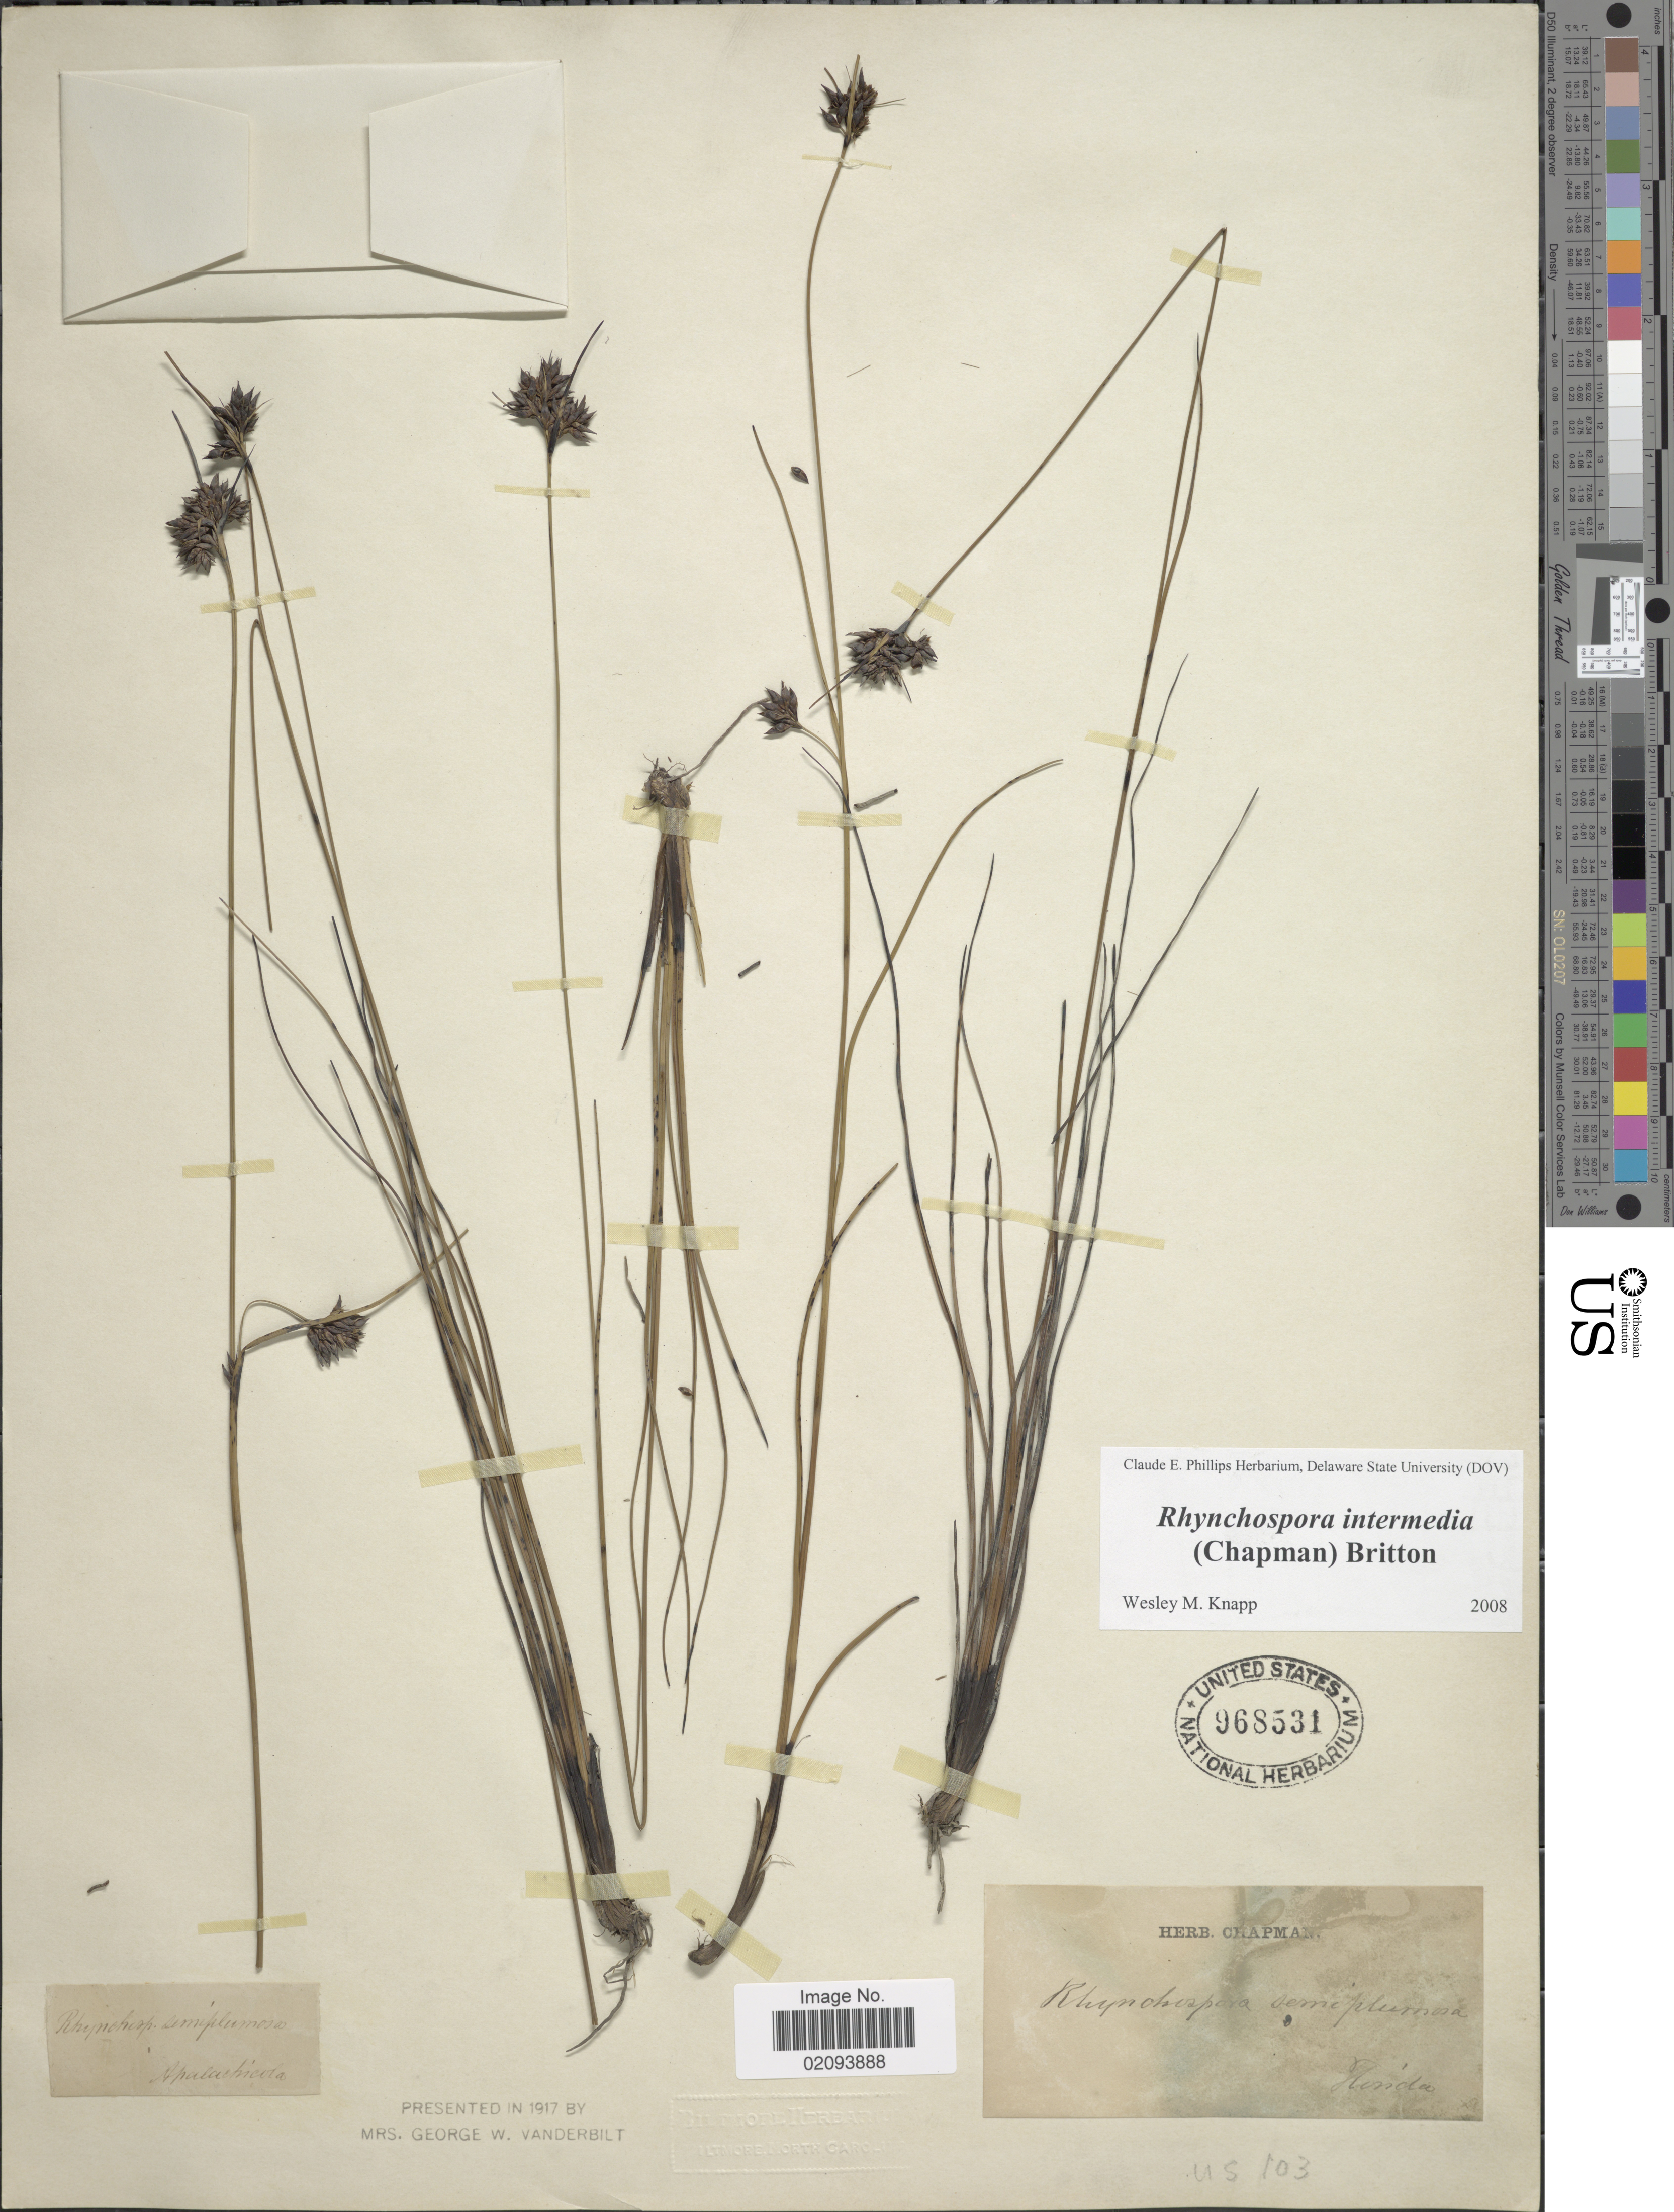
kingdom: Plantae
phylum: Tracheophyta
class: Liliopsida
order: Poales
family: Cyperaceae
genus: Rhynchospora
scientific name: Rhynchospora intermedia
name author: (Chapm.) Britton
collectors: ex herb. Chapman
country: United States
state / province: Florida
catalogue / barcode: US 968531